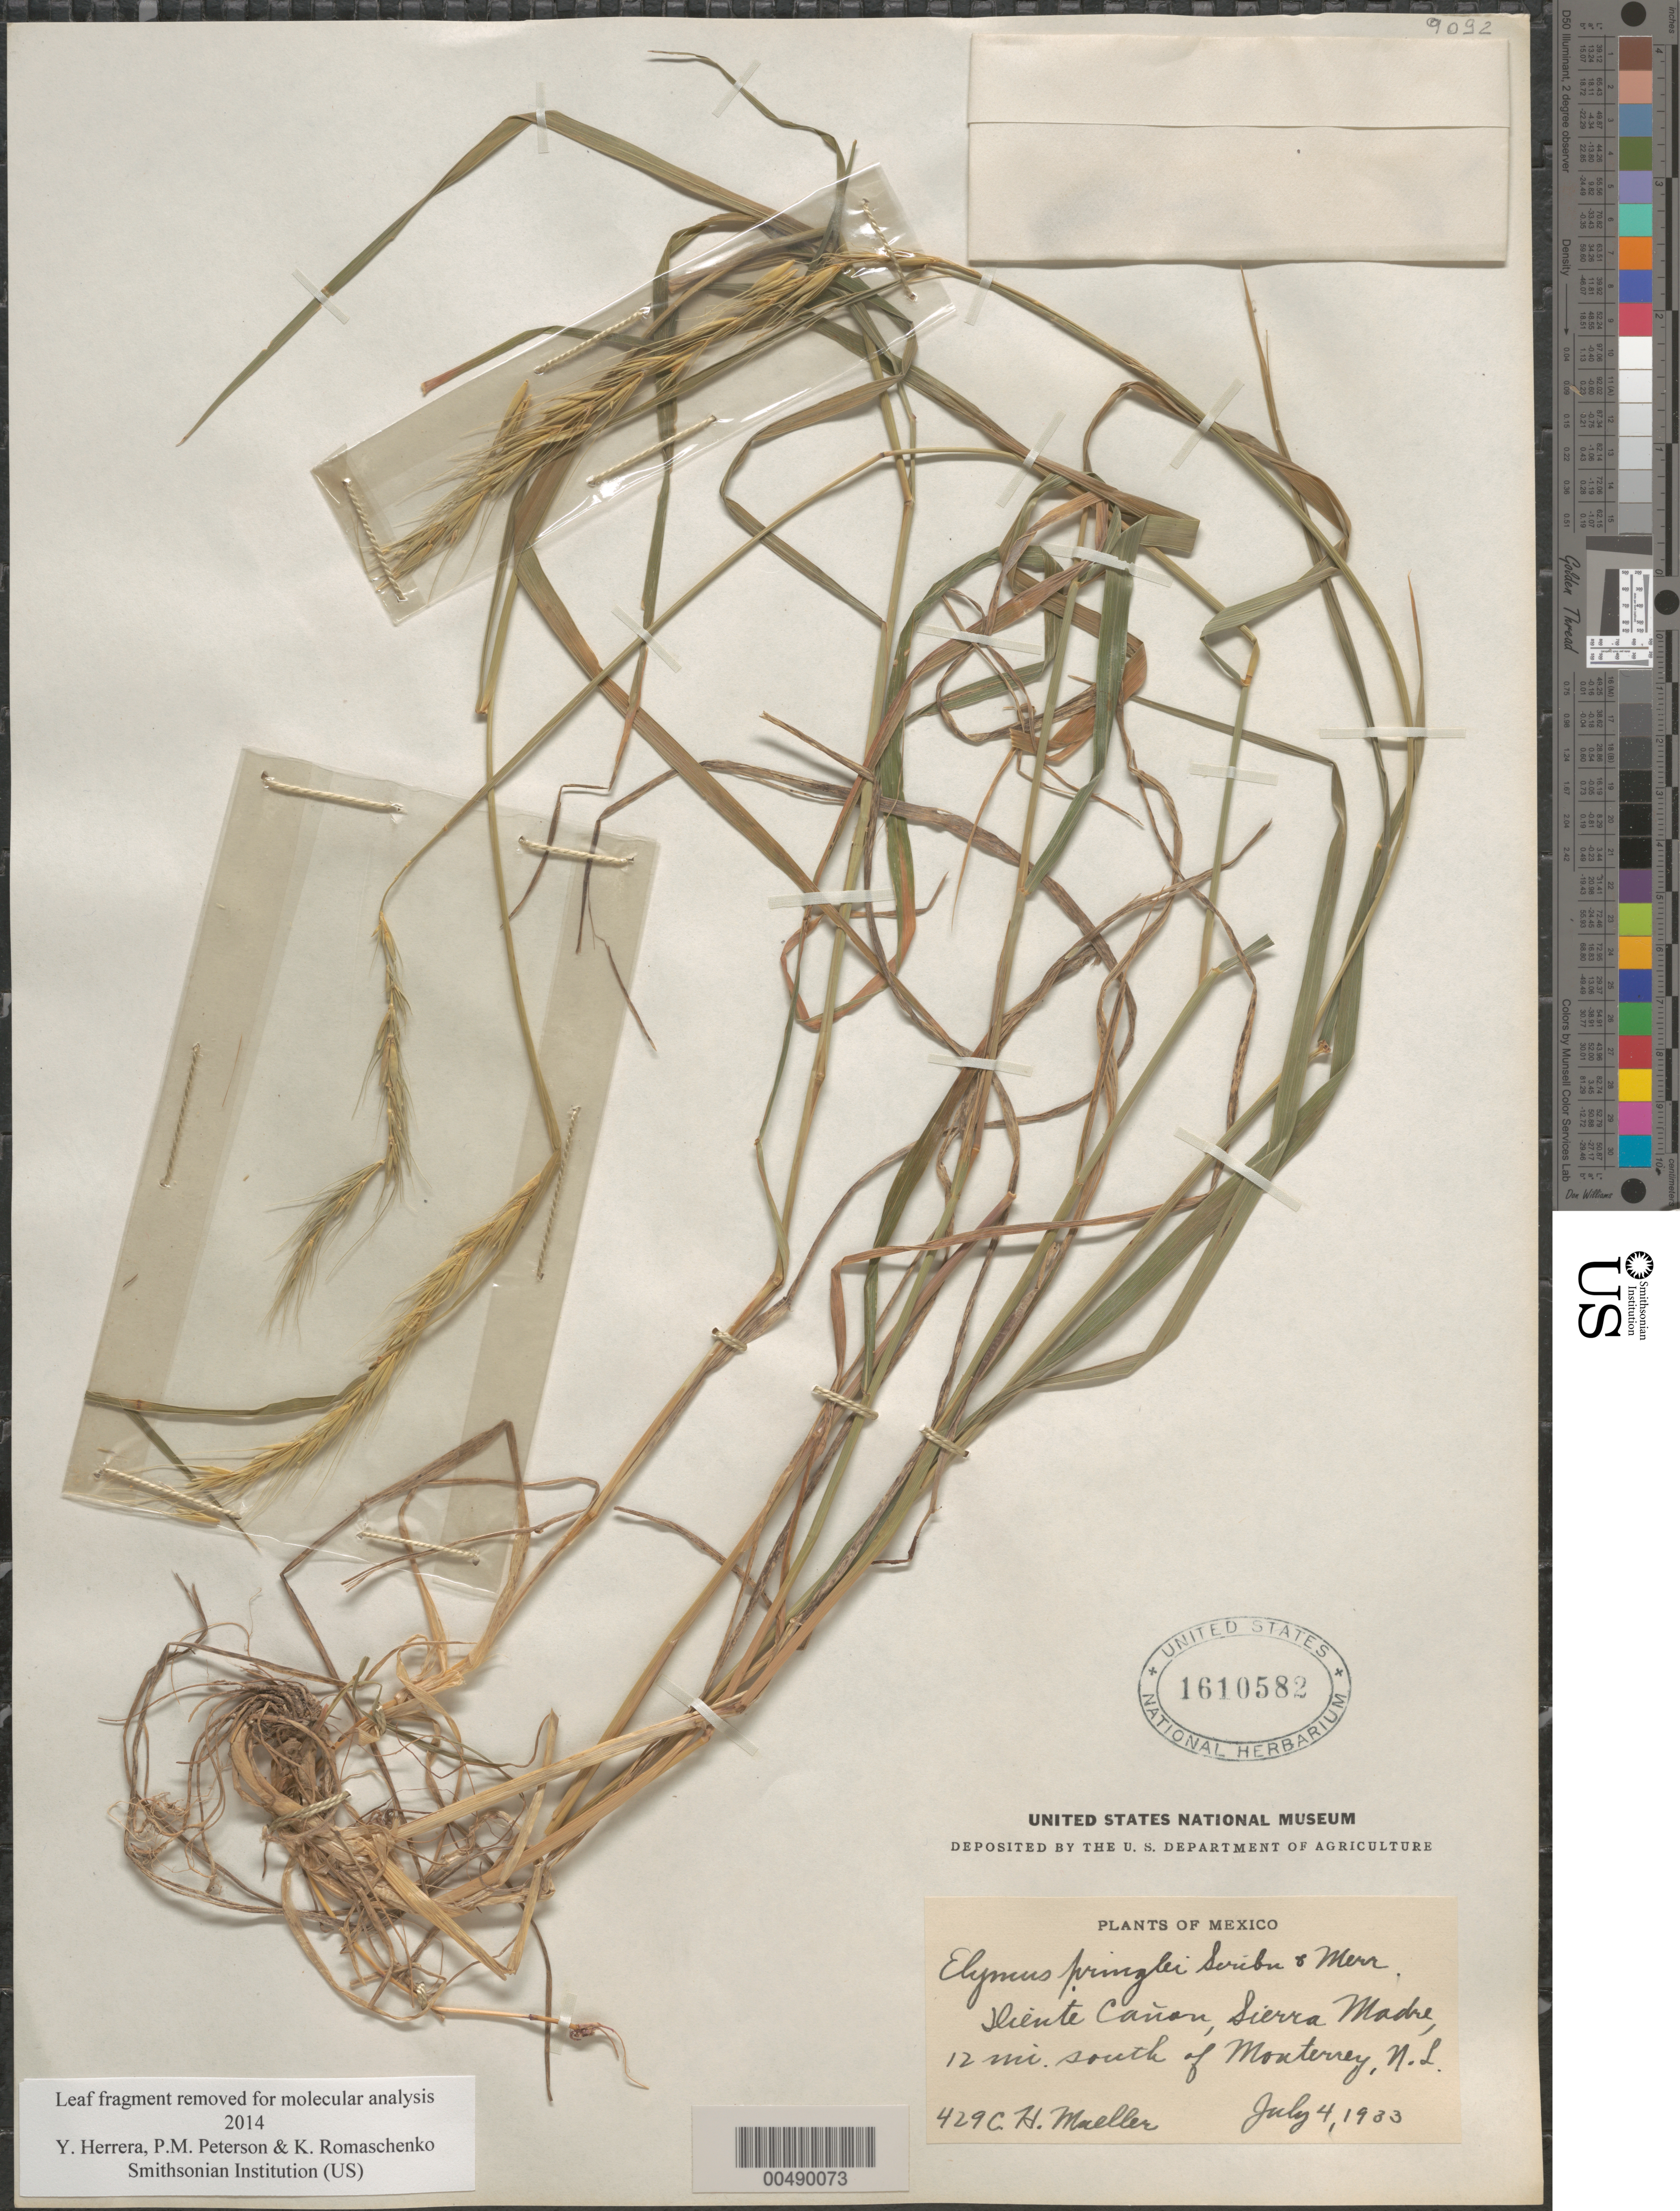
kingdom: Plantae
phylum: Tracheophyta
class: Liliopsida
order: Poales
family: Poaceae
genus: Elymus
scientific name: Elymus pringlei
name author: Scribn. & Merr.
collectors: C. H. Muller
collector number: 429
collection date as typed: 4 Jul 1933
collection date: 1933-07-04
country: Mexico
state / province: Nuevo León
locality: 12 mi S of Monterrey, Jliente Cañon, Sierra Madre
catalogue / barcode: US 1610582